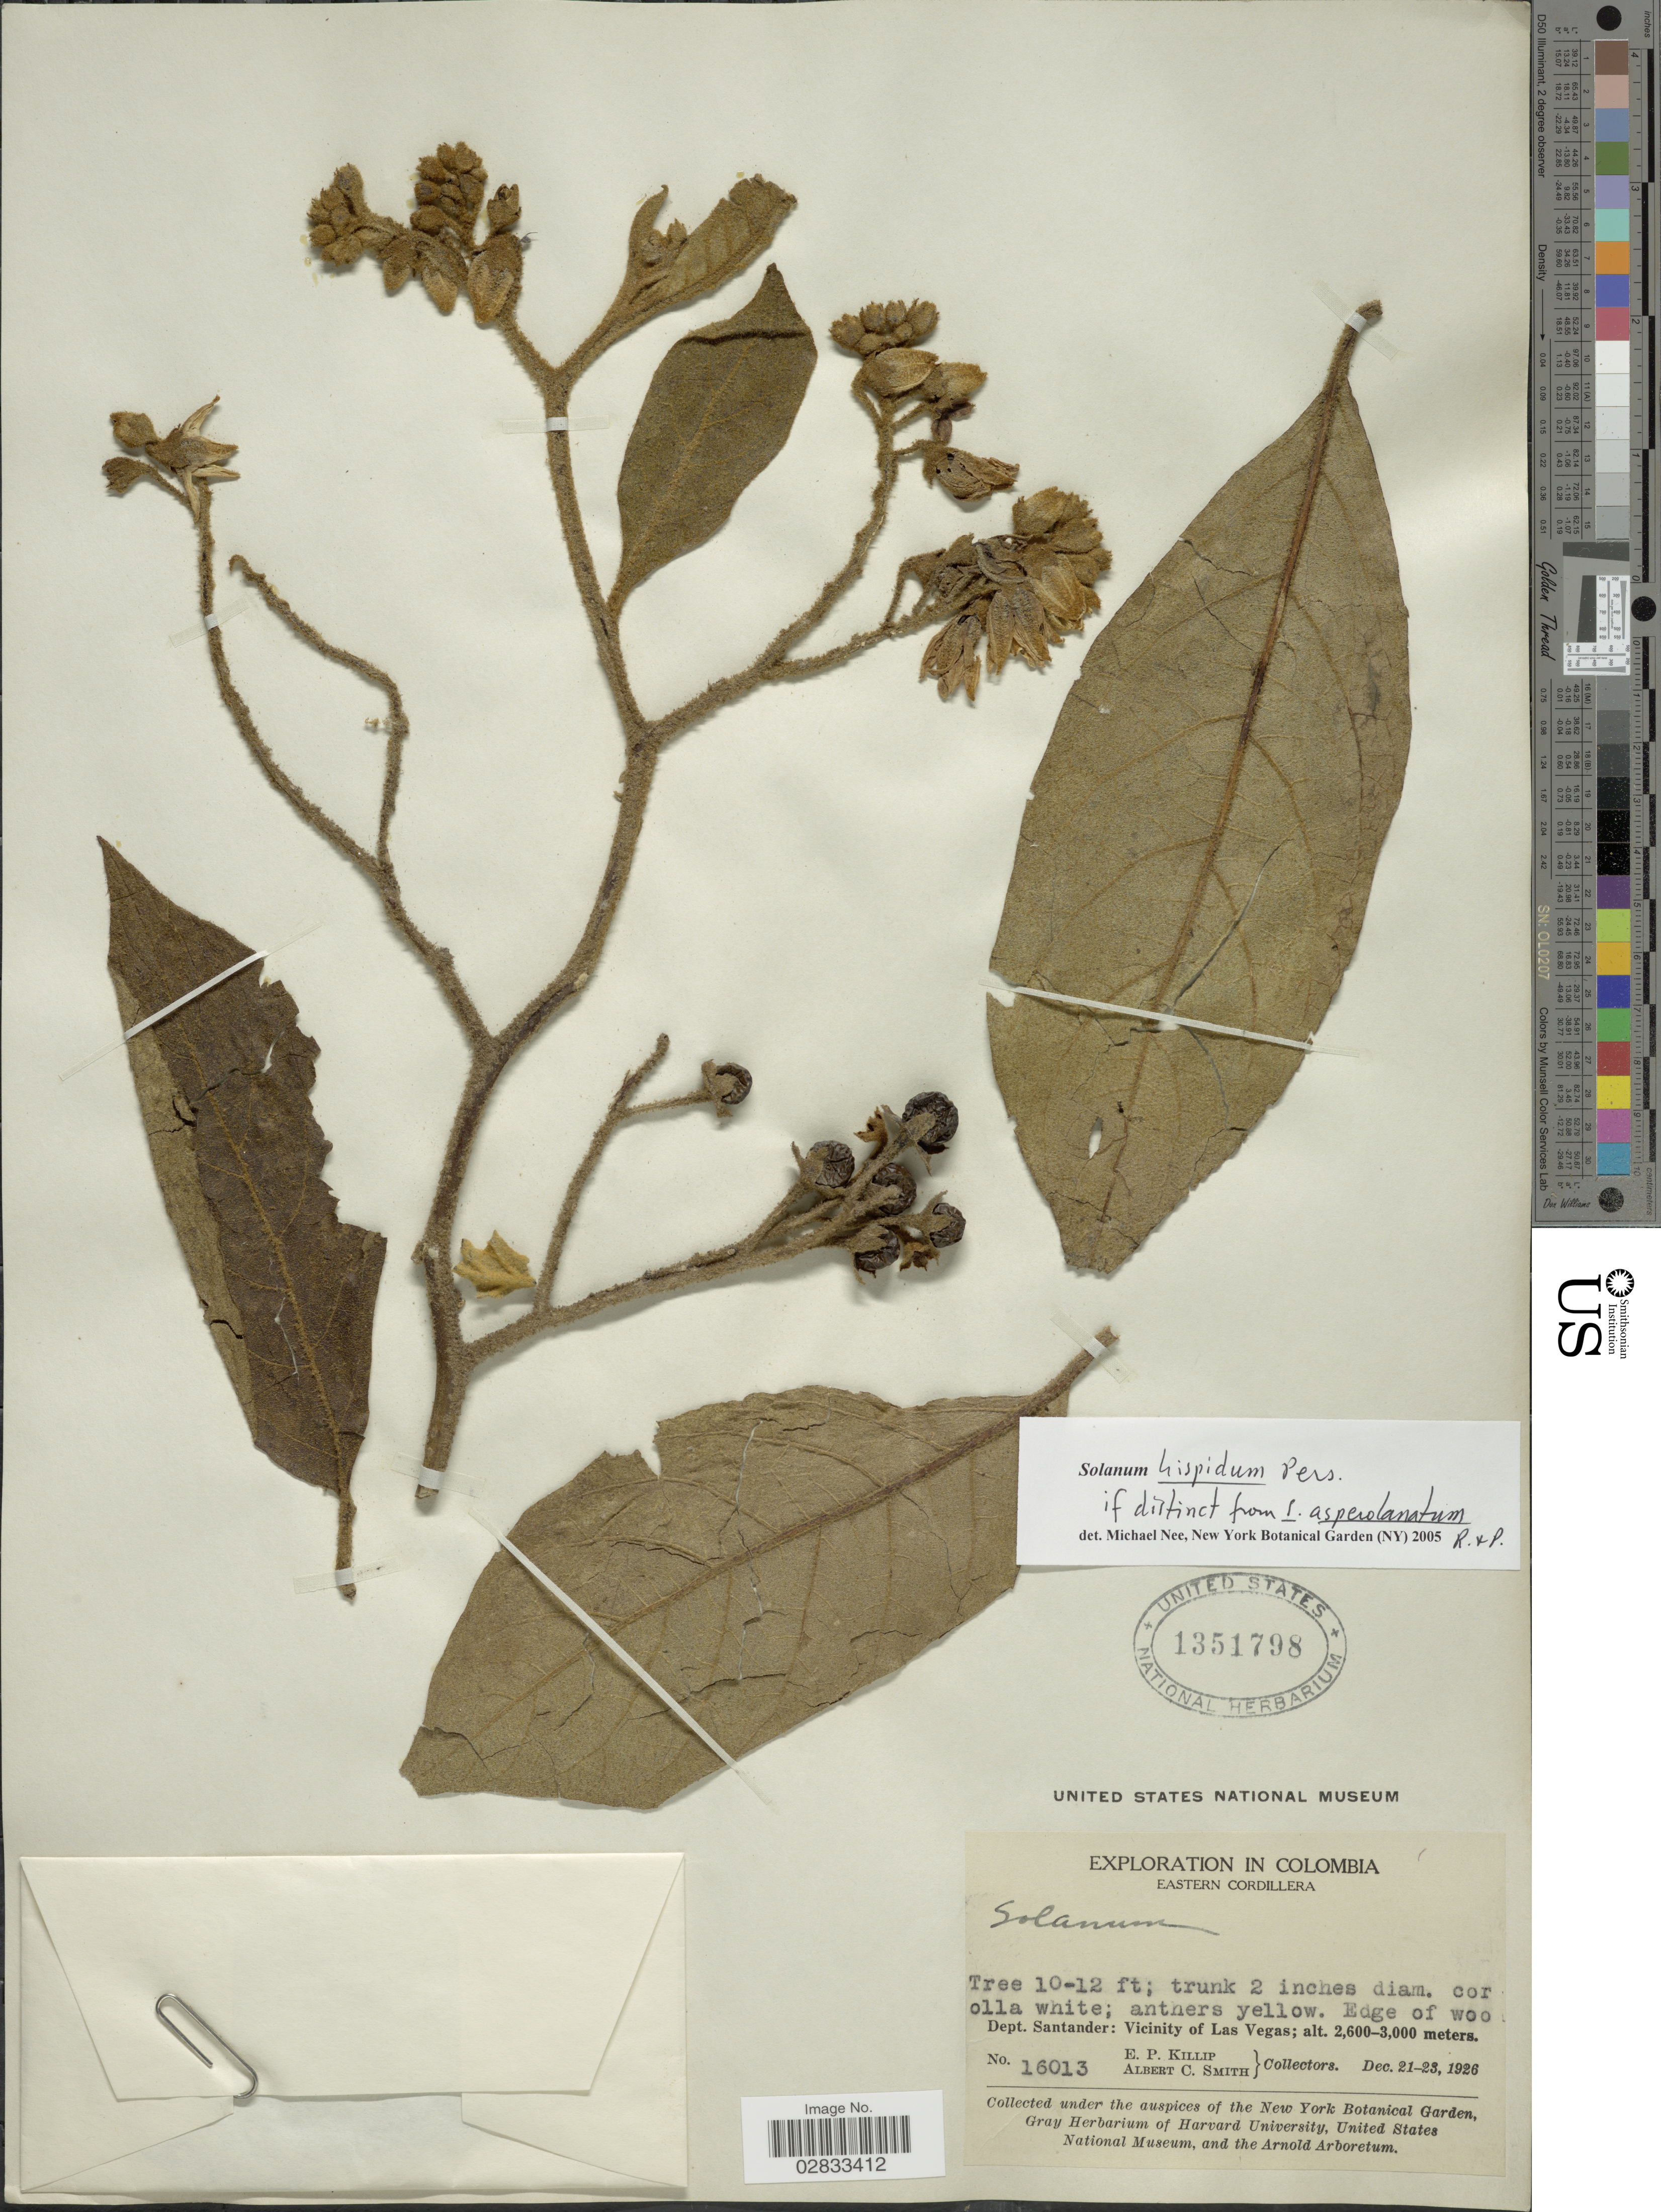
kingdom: Plantae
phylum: Tracheophyta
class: Magnoliopsida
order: Solanales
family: Solanaceae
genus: Solanum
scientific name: Solanum hispidum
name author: Pers.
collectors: E. P. Killip & A. C. Smith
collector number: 16013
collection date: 1926-12-21/1926-12-23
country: Colombia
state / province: Santander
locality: Eastern Cordillera, Dept. Santander: Vicinity of Las Vegas.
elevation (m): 2600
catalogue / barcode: US 1351798